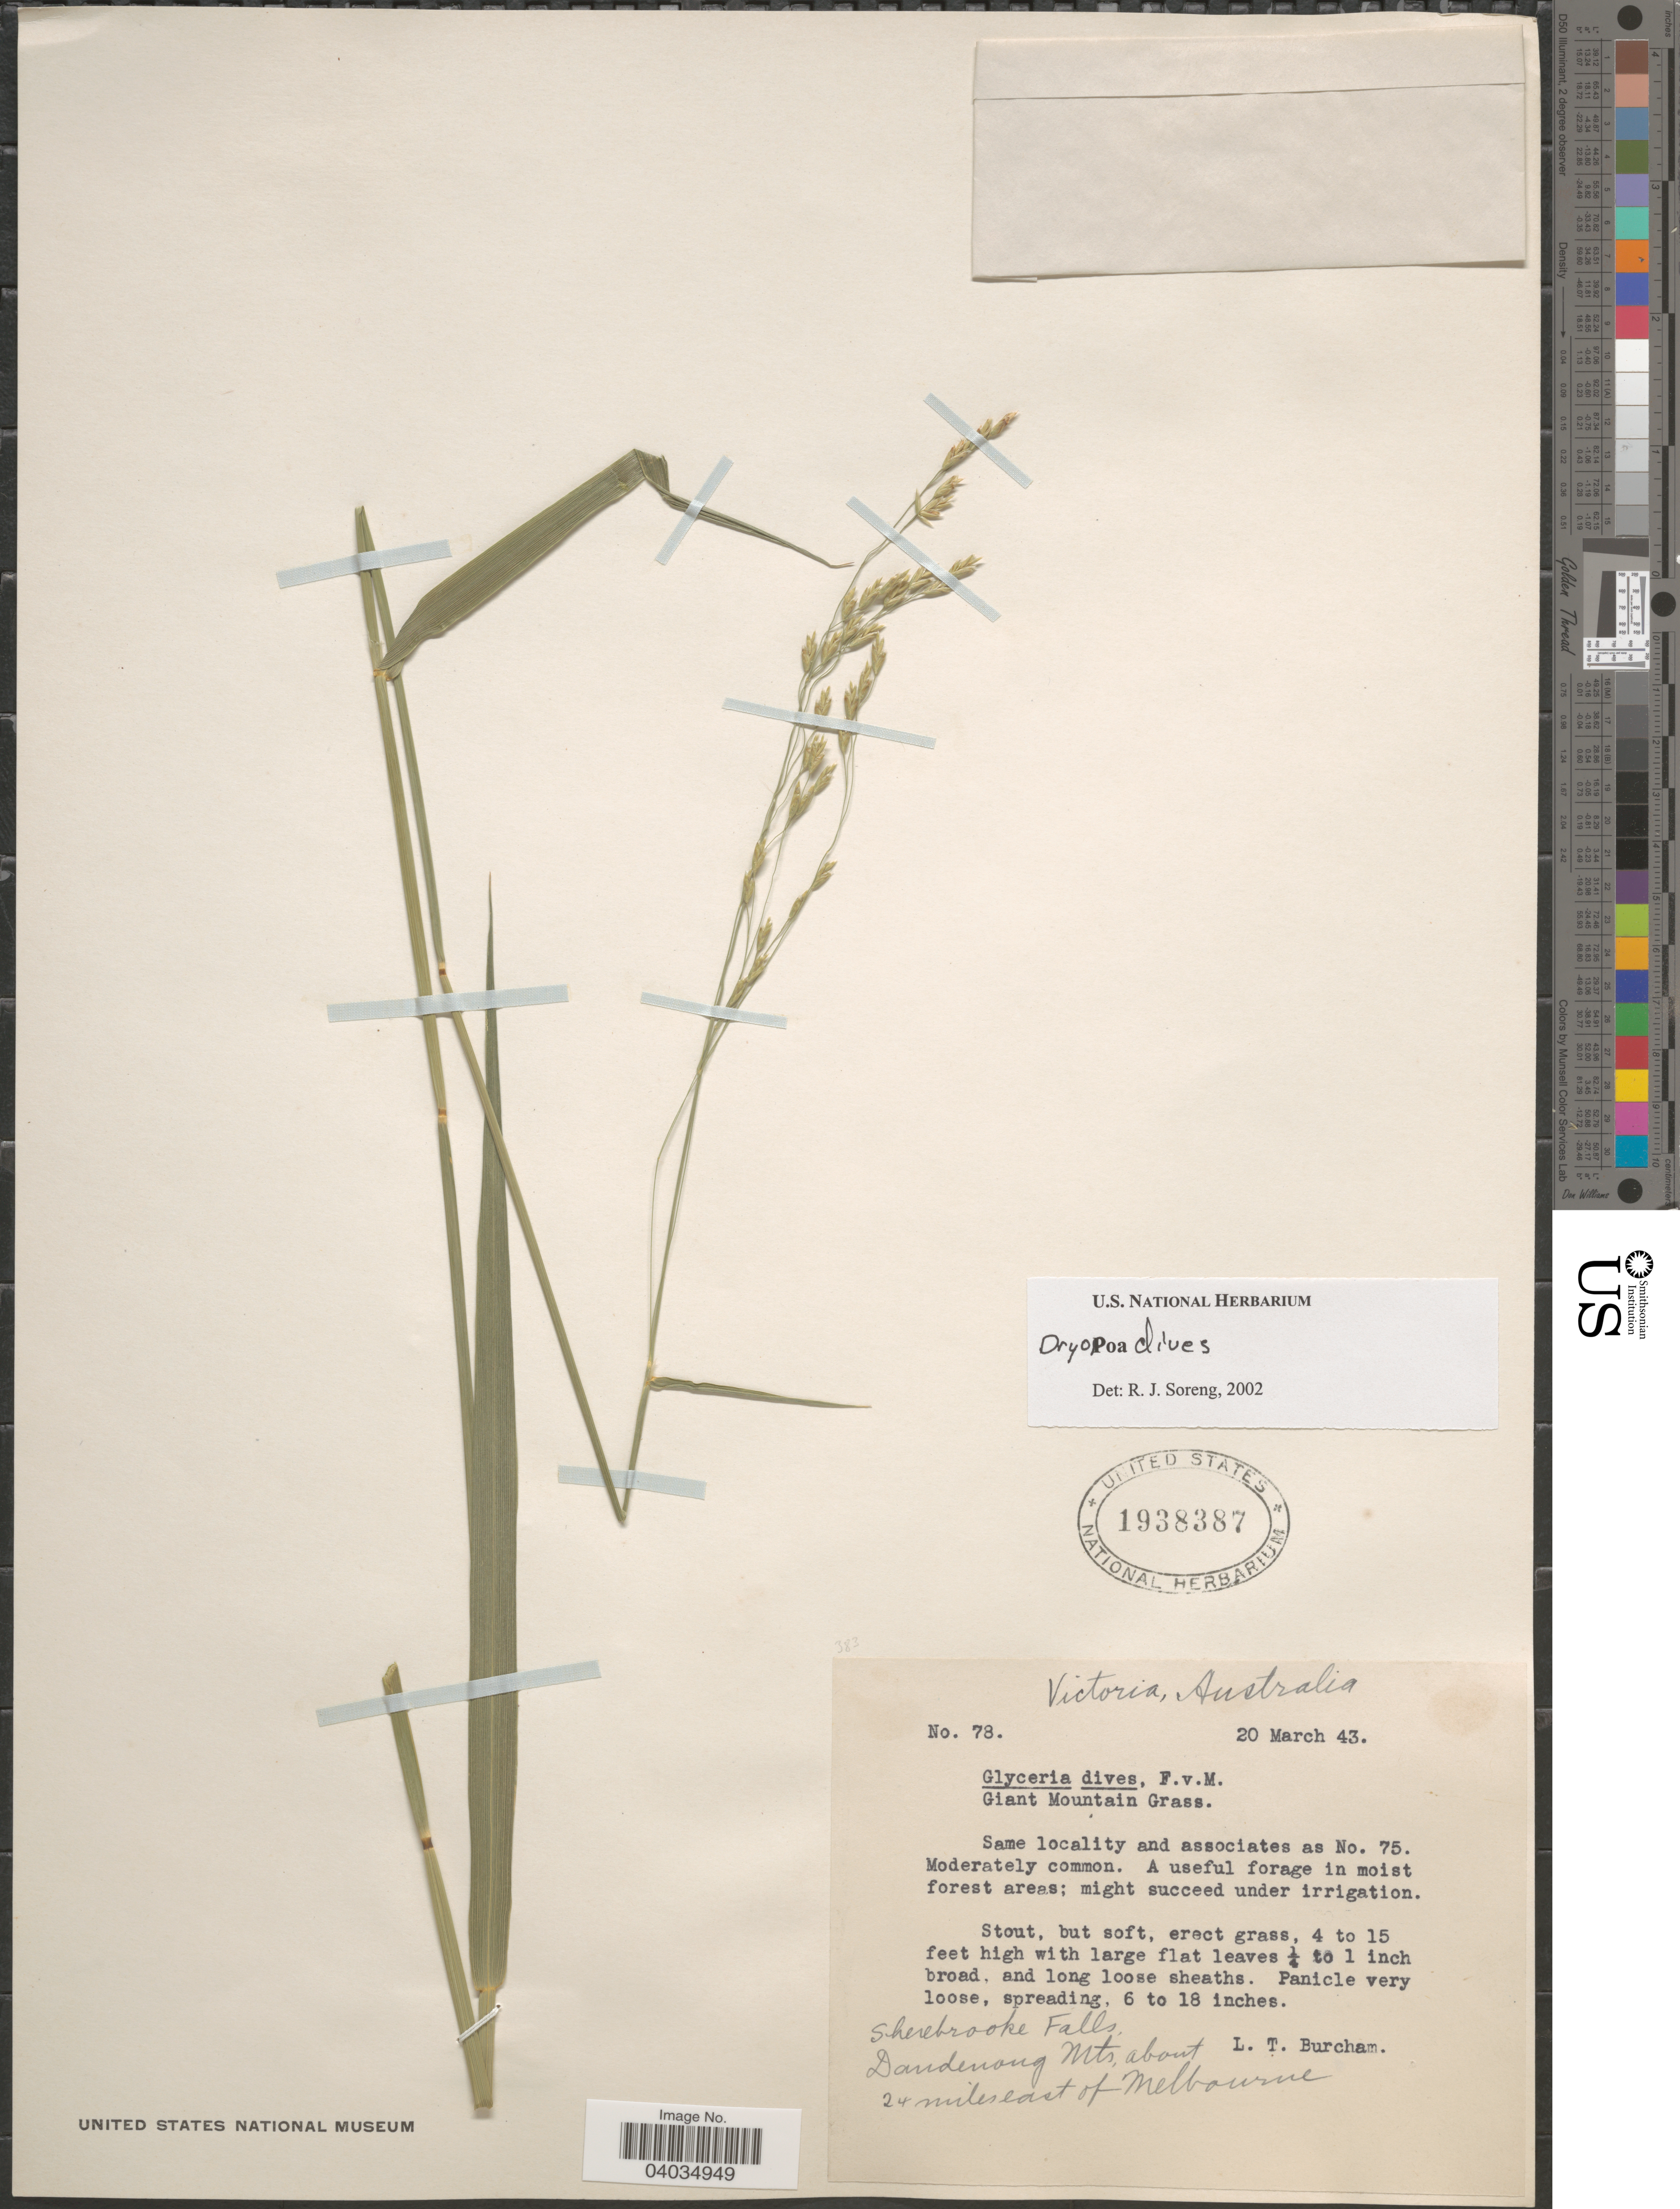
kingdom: Plantae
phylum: Tracheophyta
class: Liliopsida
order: Poales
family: Poaceae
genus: Dryopoa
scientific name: Dryopoa dives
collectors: L. Burcham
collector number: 78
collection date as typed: Transcribed d/m/y: 20/3/43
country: Australia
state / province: Victoria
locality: Victoria. Sherebrooke Falls. Dandenong Mts, about 24 miles east of Melbourne.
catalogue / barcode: US 1938387